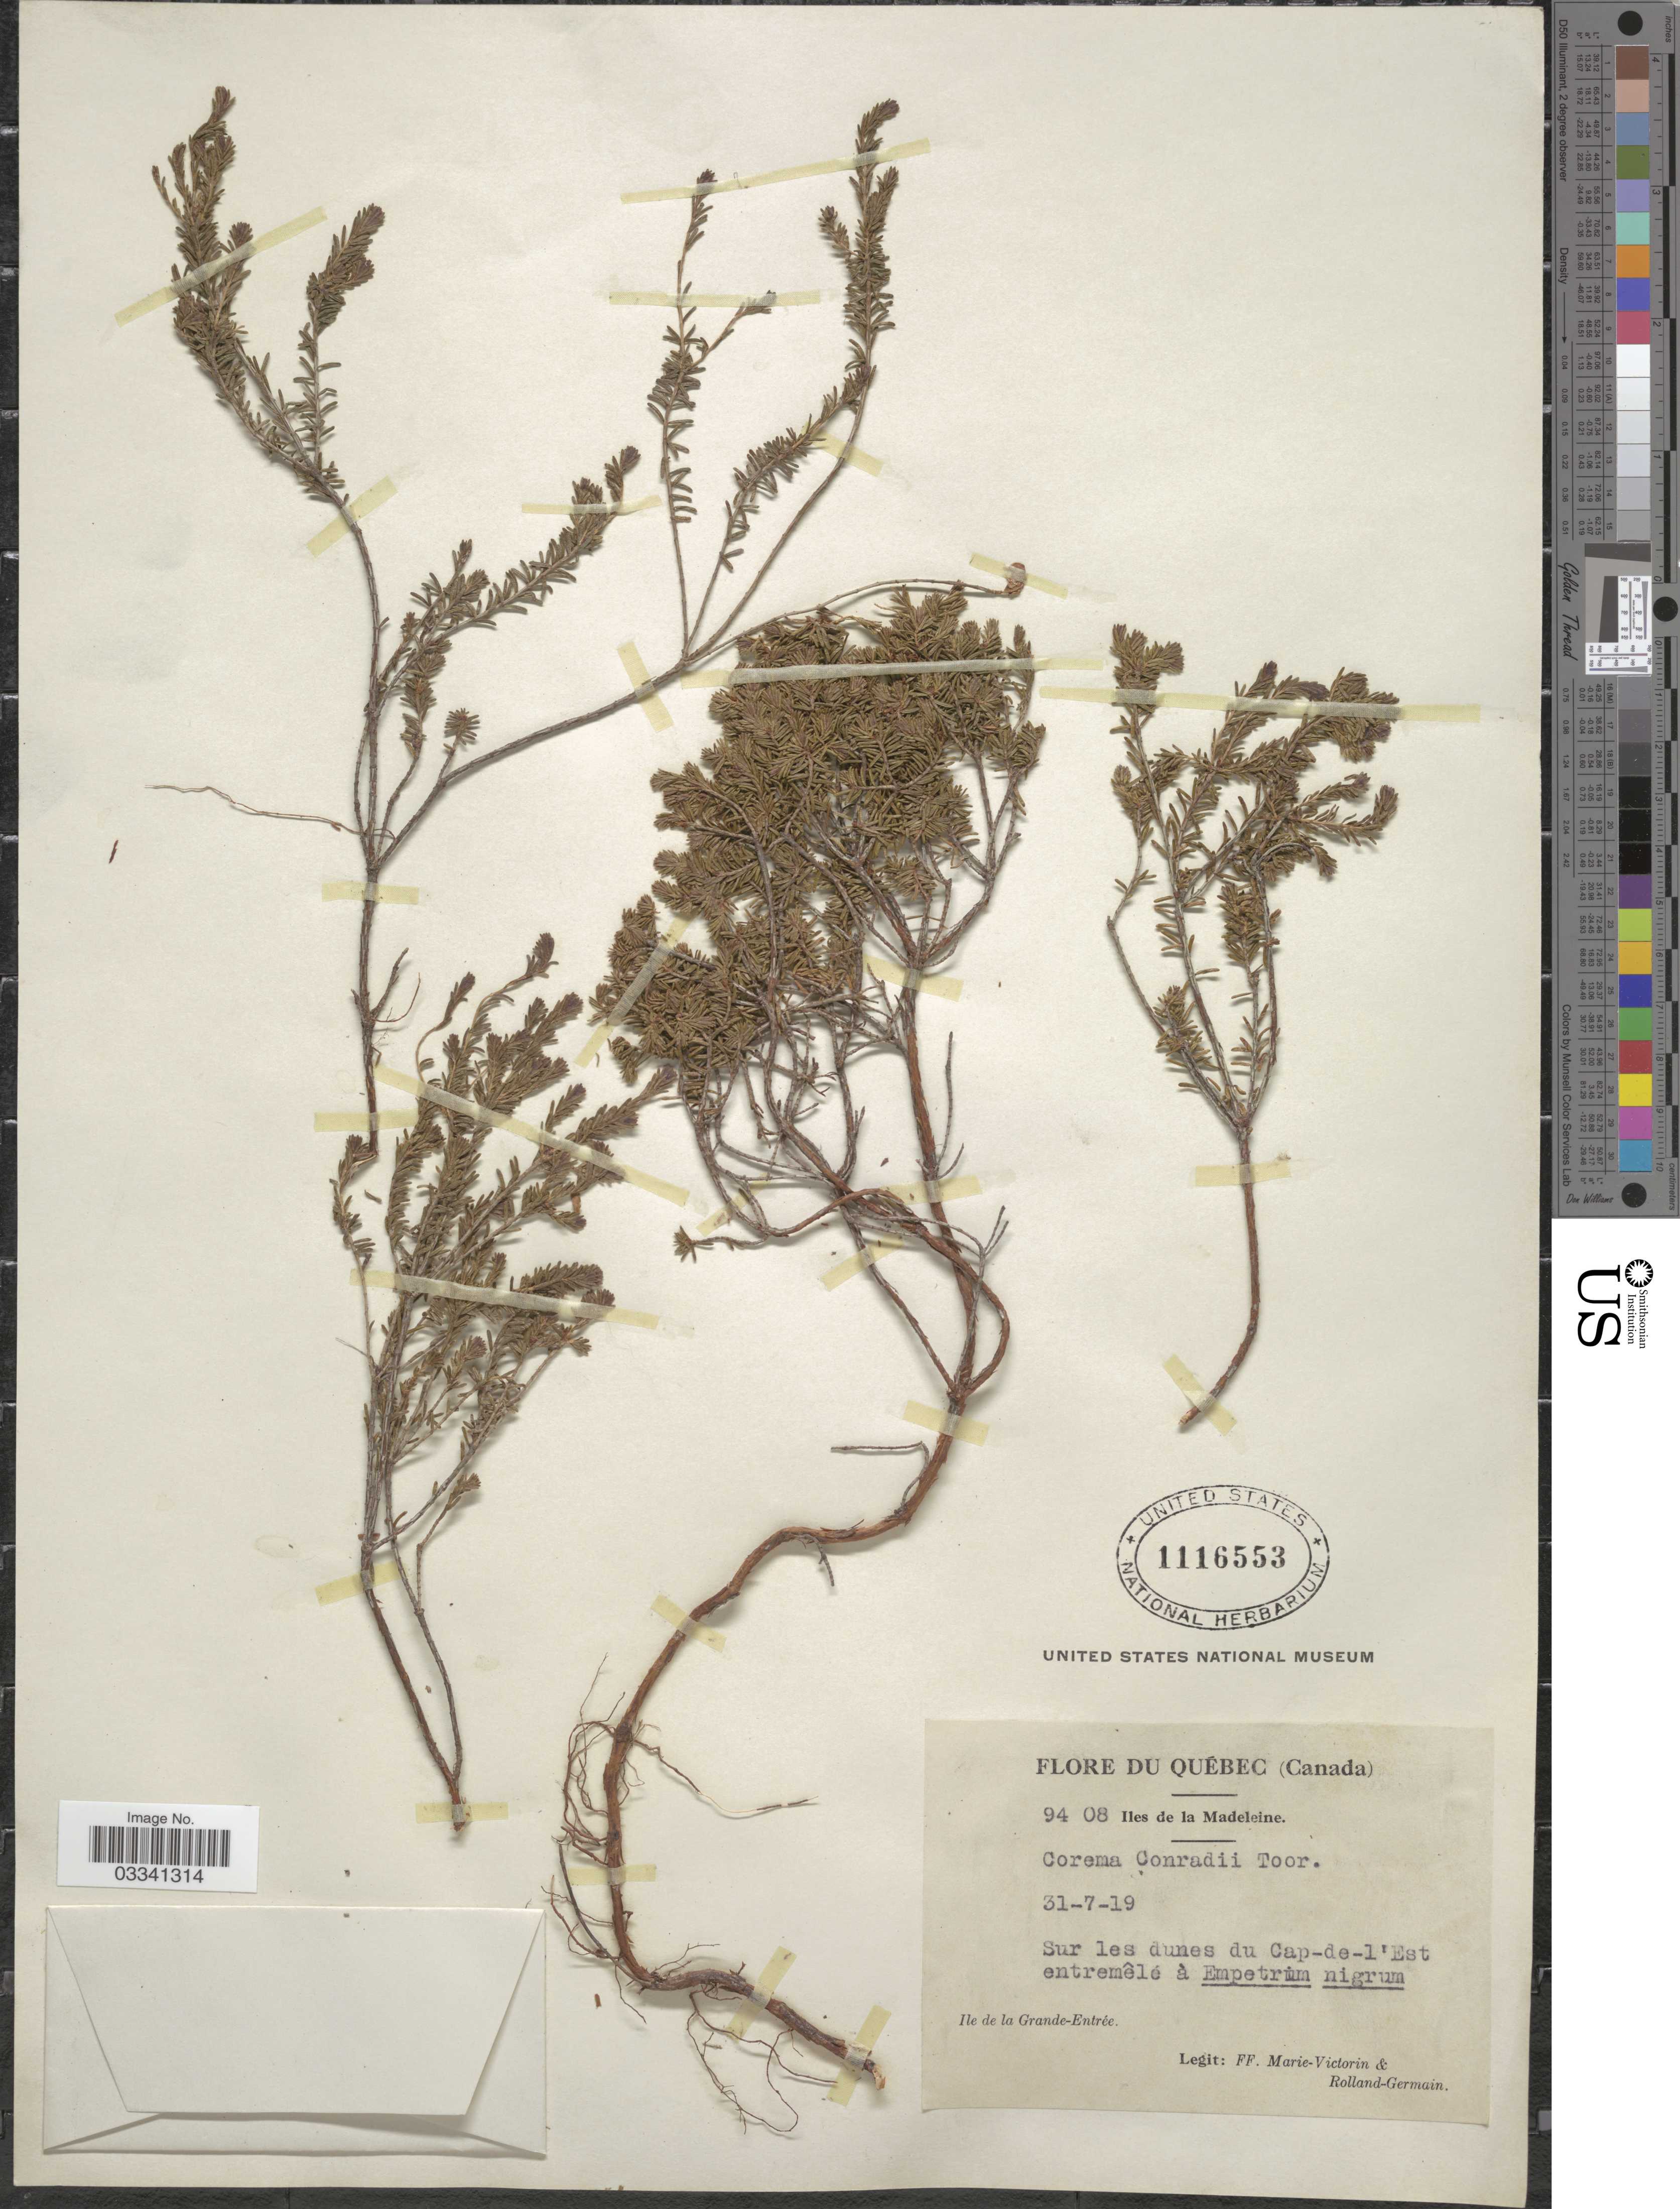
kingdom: Plantae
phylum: Tracheophyta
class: Magnoliopsida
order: Ericales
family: Ericaceae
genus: Corema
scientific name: Corema conradii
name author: Torr.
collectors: F. Marie-Victorin & Rolland-Germain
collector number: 9408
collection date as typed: Transcribed d/m/y: 31/7/19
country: Canada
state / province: Quebec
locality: Iles de la Madeleine. Sur les dunes du Cap-de-l'Est. Ile de la Grande-Entrée.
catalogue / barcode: US 1116553